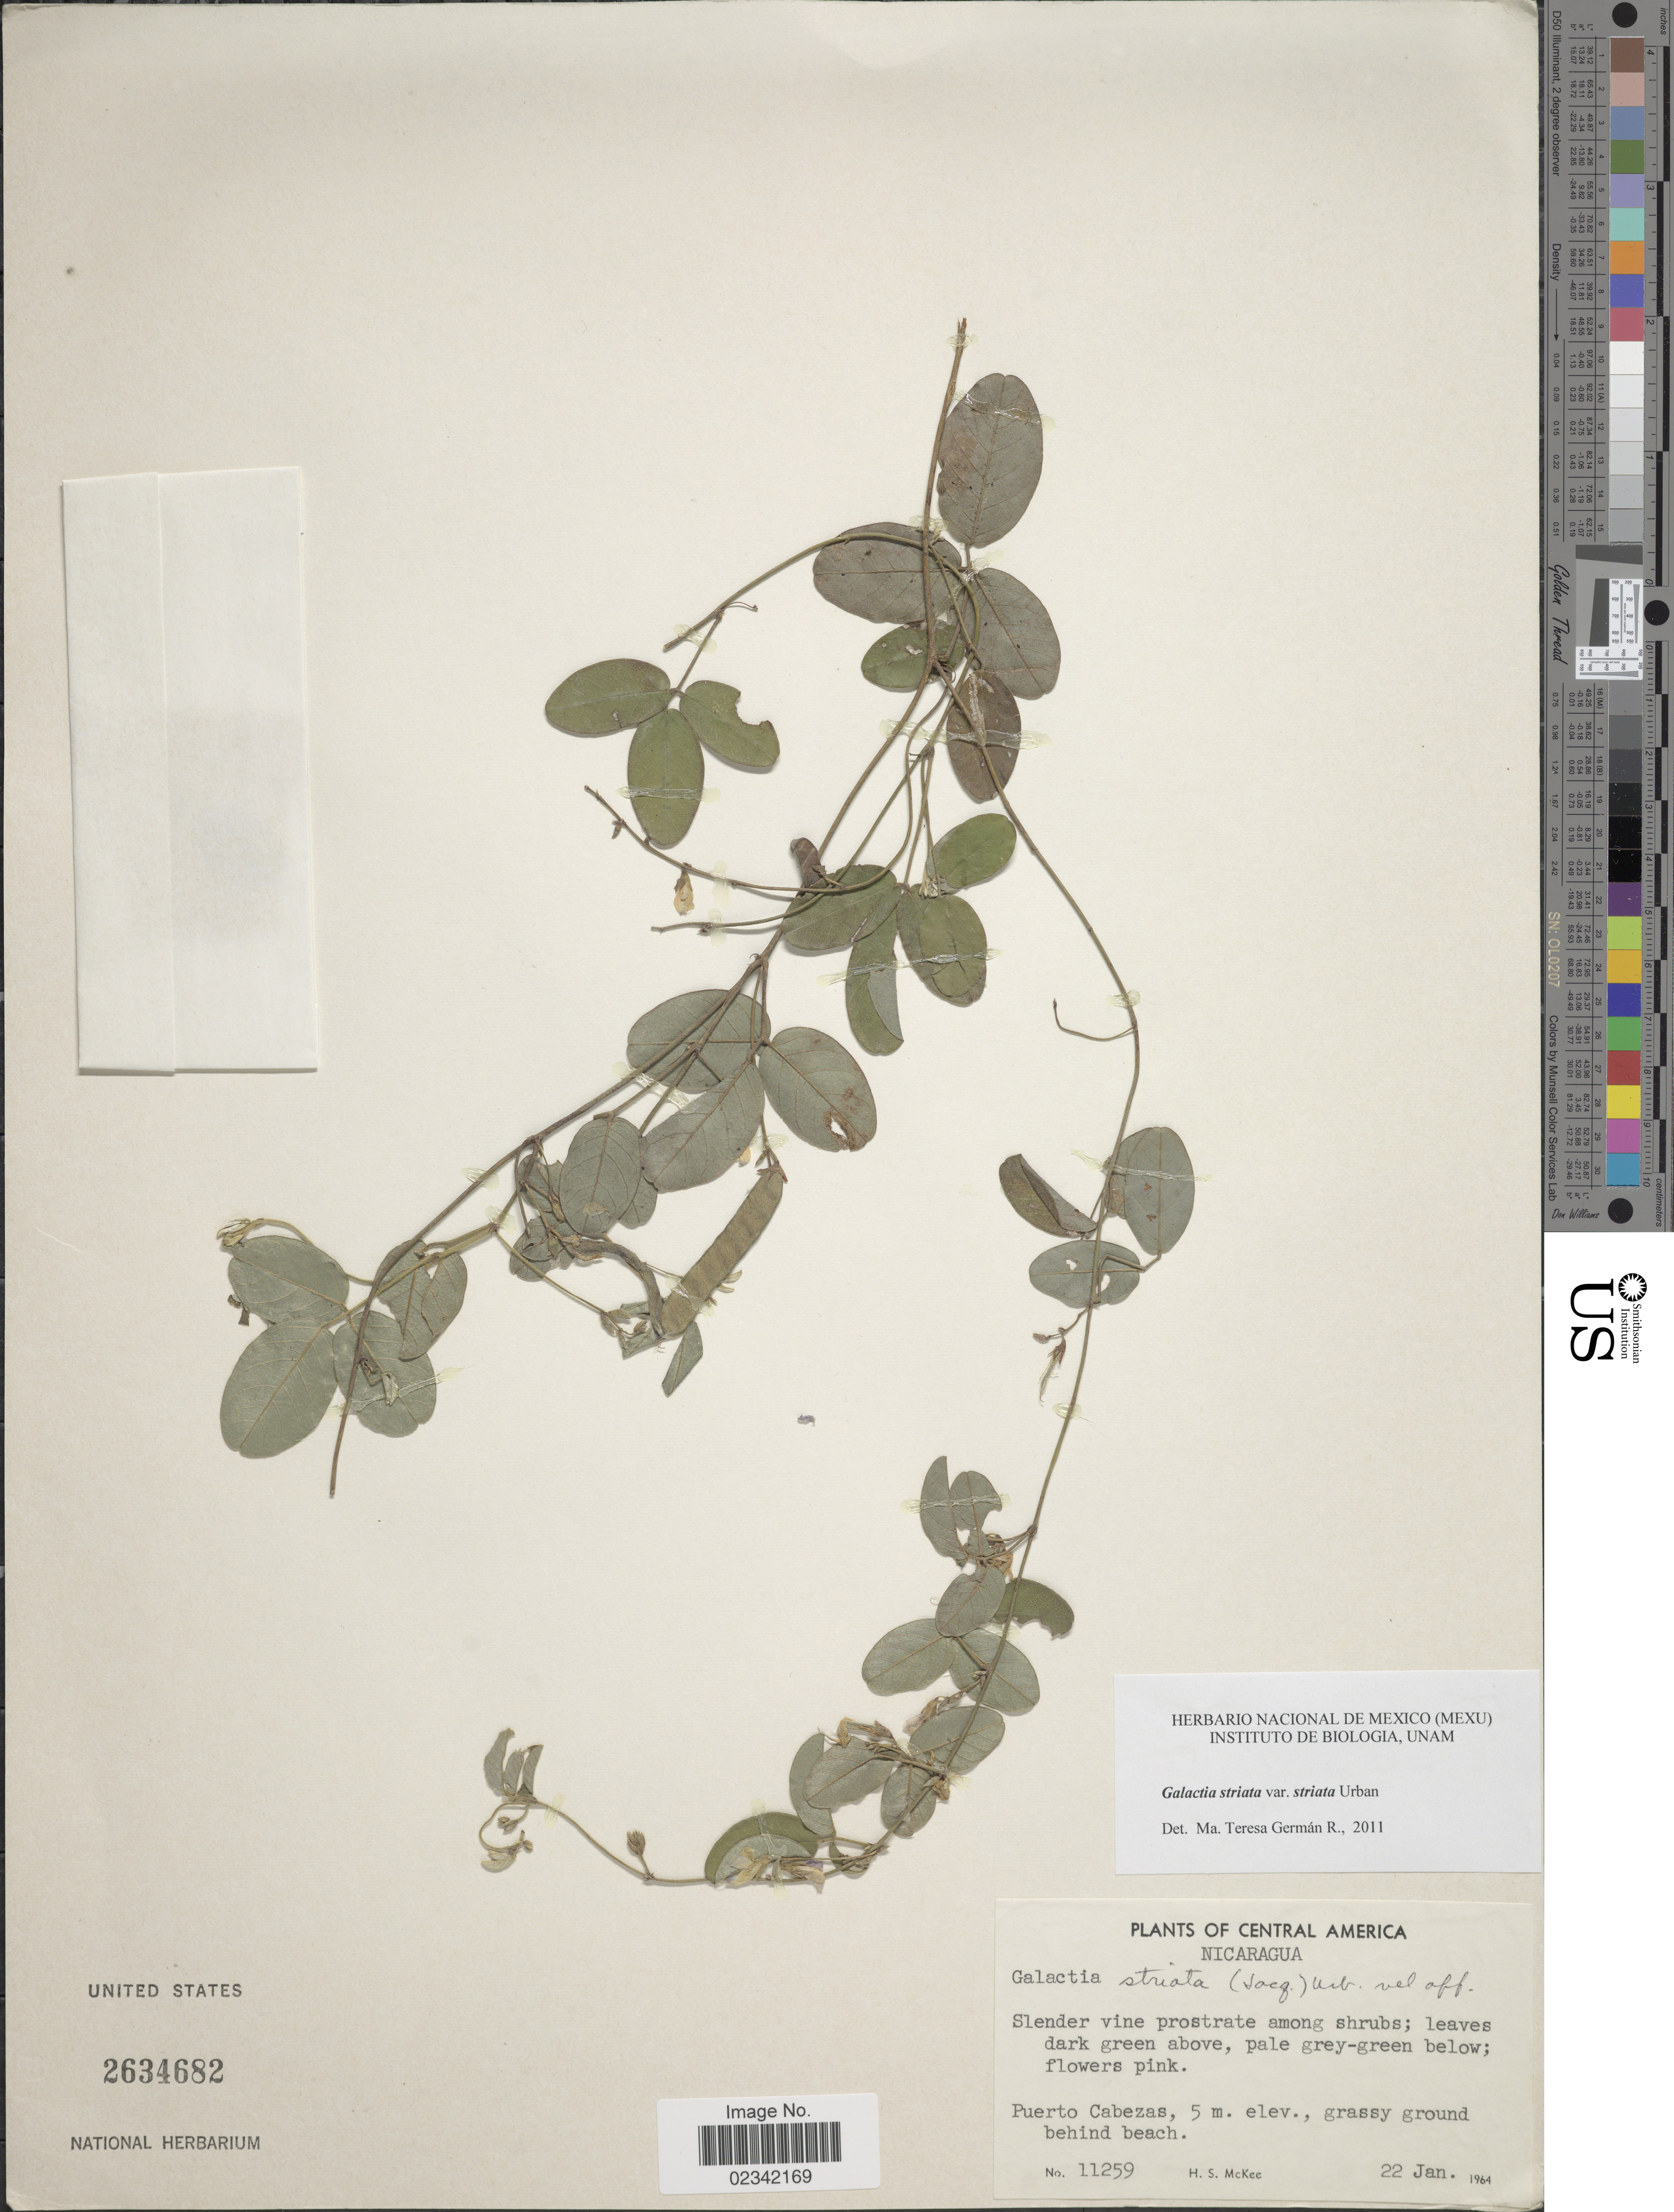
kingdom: Plantae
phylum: Tracheophyta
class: Magnoliopsida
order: Fabales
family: Fabaceae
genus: Galactia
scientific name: Galactia striata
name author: (Jacq.) Urb.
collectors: H. S. McKee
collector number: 11259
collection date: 1964-01-22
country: Nicaragua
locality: Central America, Nicaragua, Puerto Cabezas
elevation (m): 5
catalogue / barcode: US 2634682